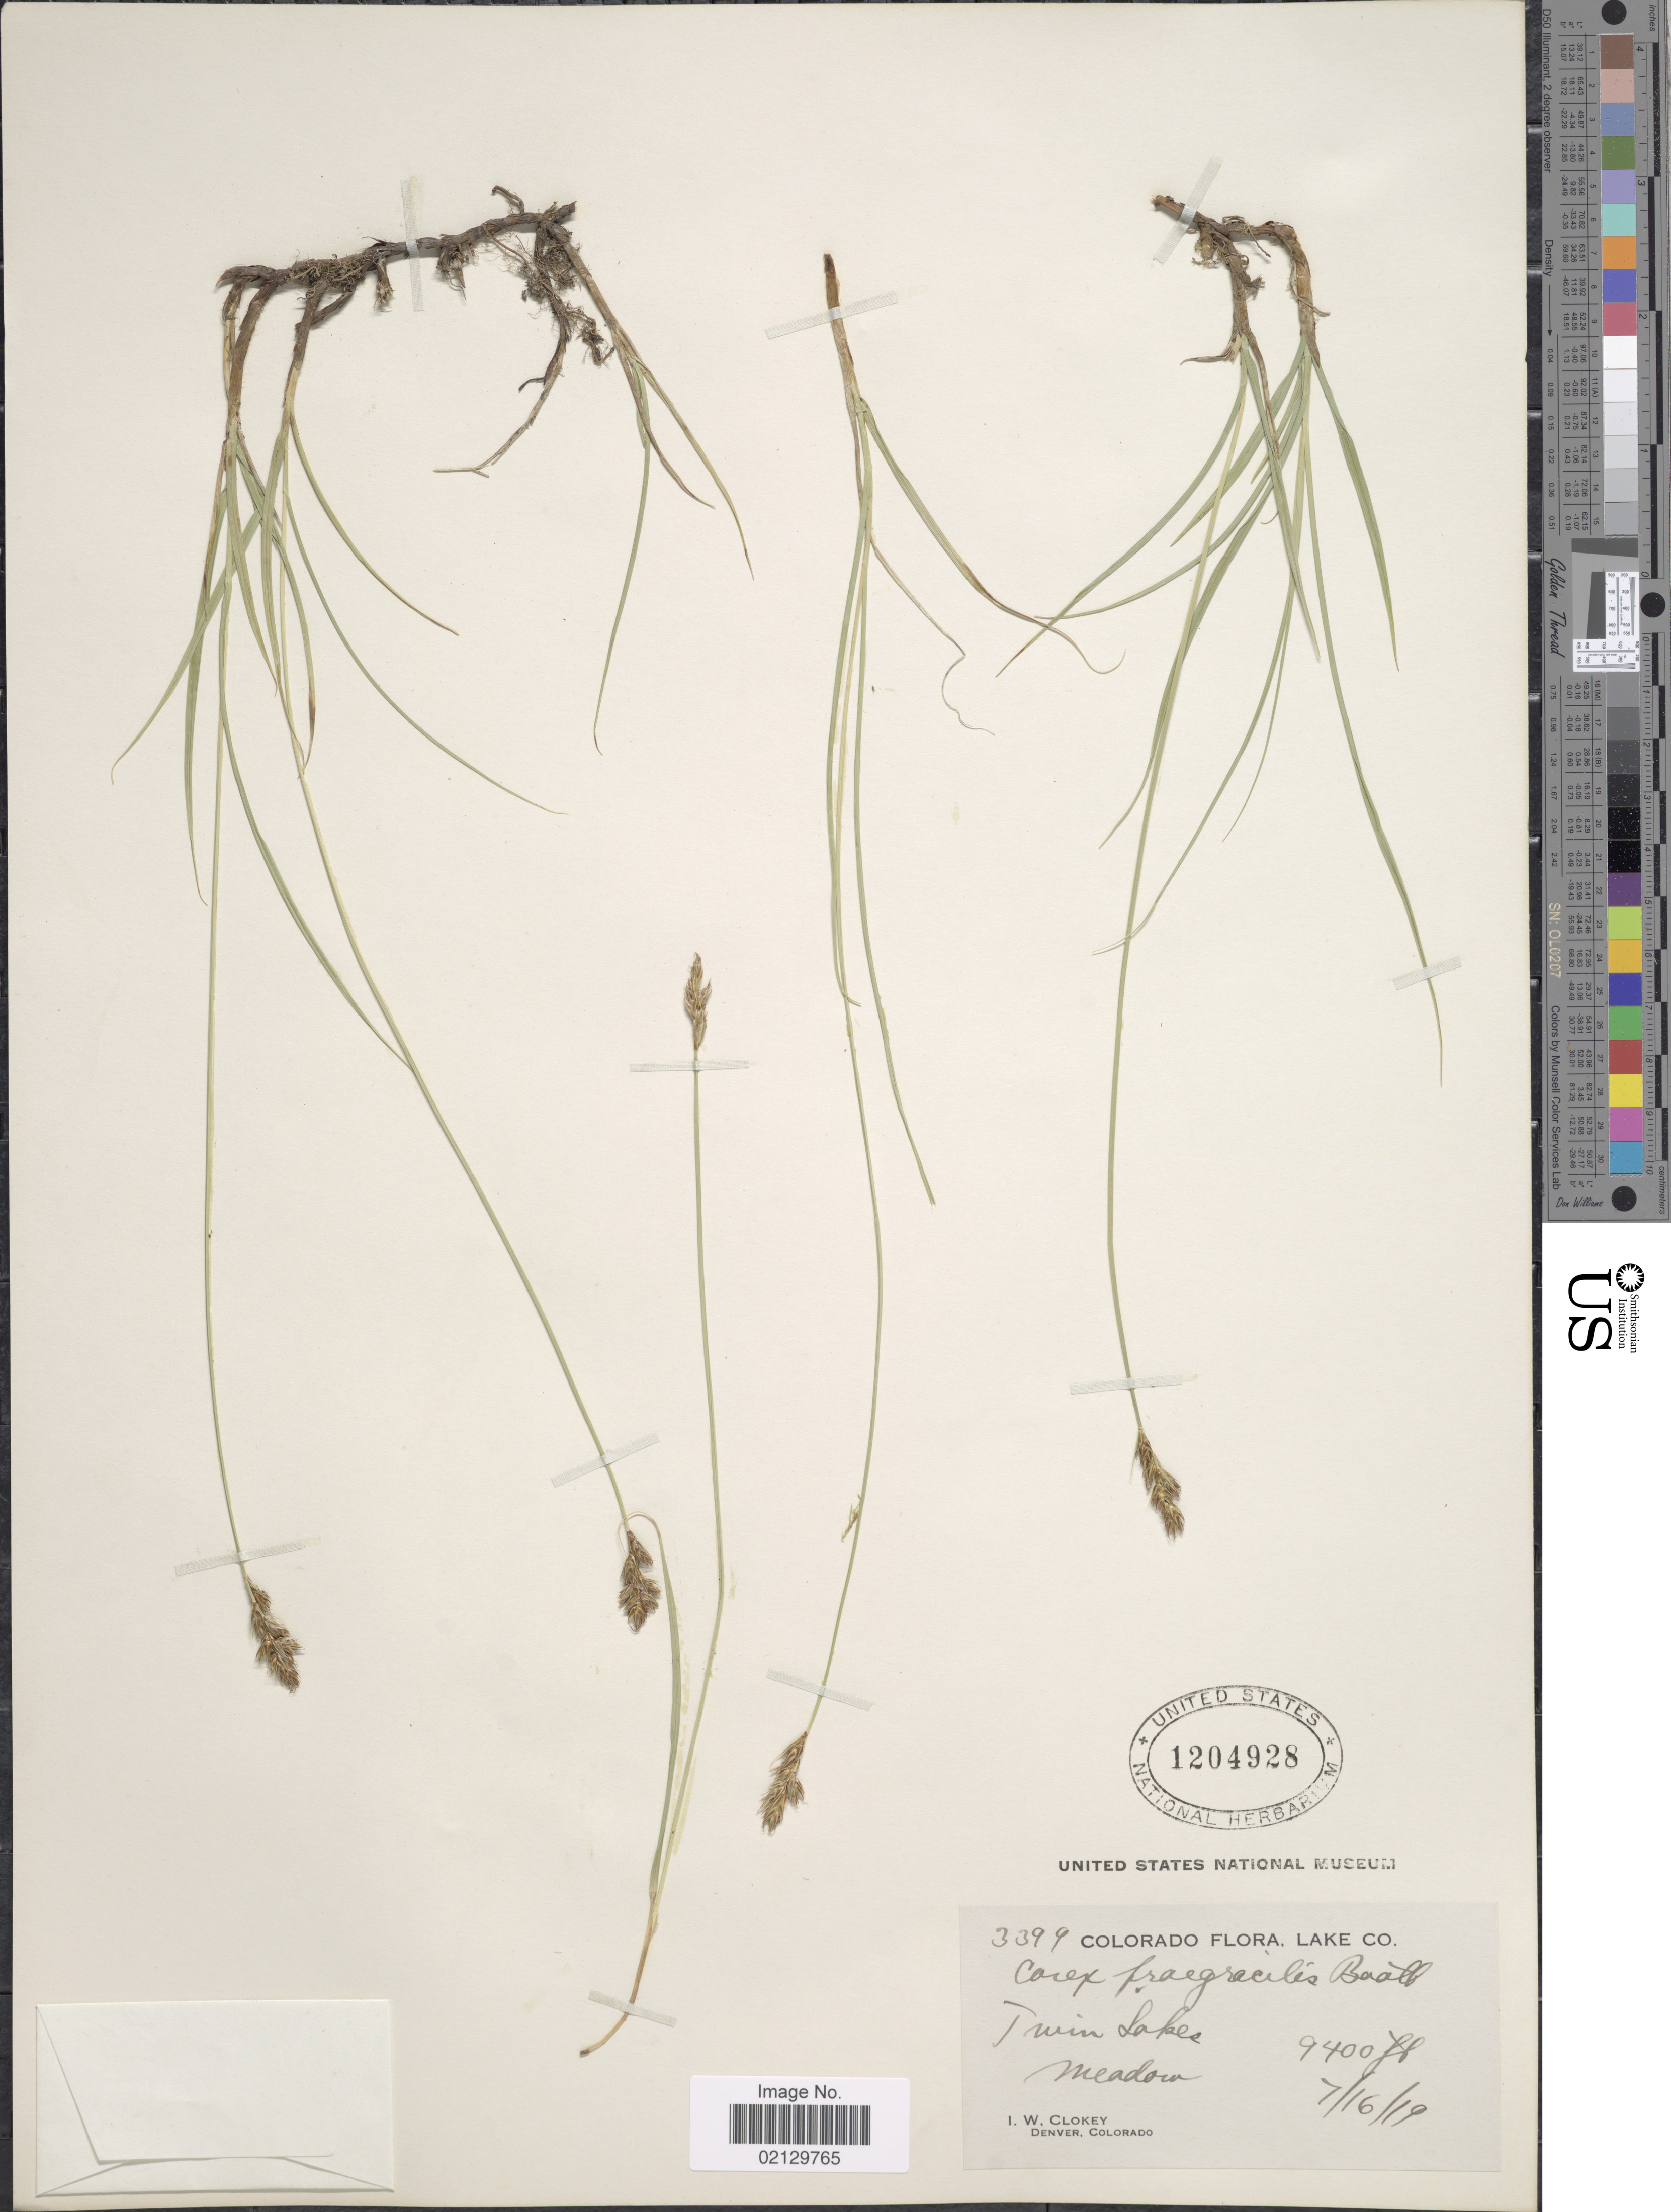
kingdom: Plantae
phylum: Tracheophyta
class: Liliopsida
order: Poales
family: Cyperaceae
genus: Carex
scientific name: Carex praegracilis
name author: W. Boott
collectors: I. W. Clokey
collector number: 3399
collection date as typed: Transcribed d/m/y: 16/7/19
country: United States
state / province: Colorado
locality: Colorado, Lake Co., Twin Lakes, Meadow.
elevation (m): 2865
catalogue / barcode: US 1204928